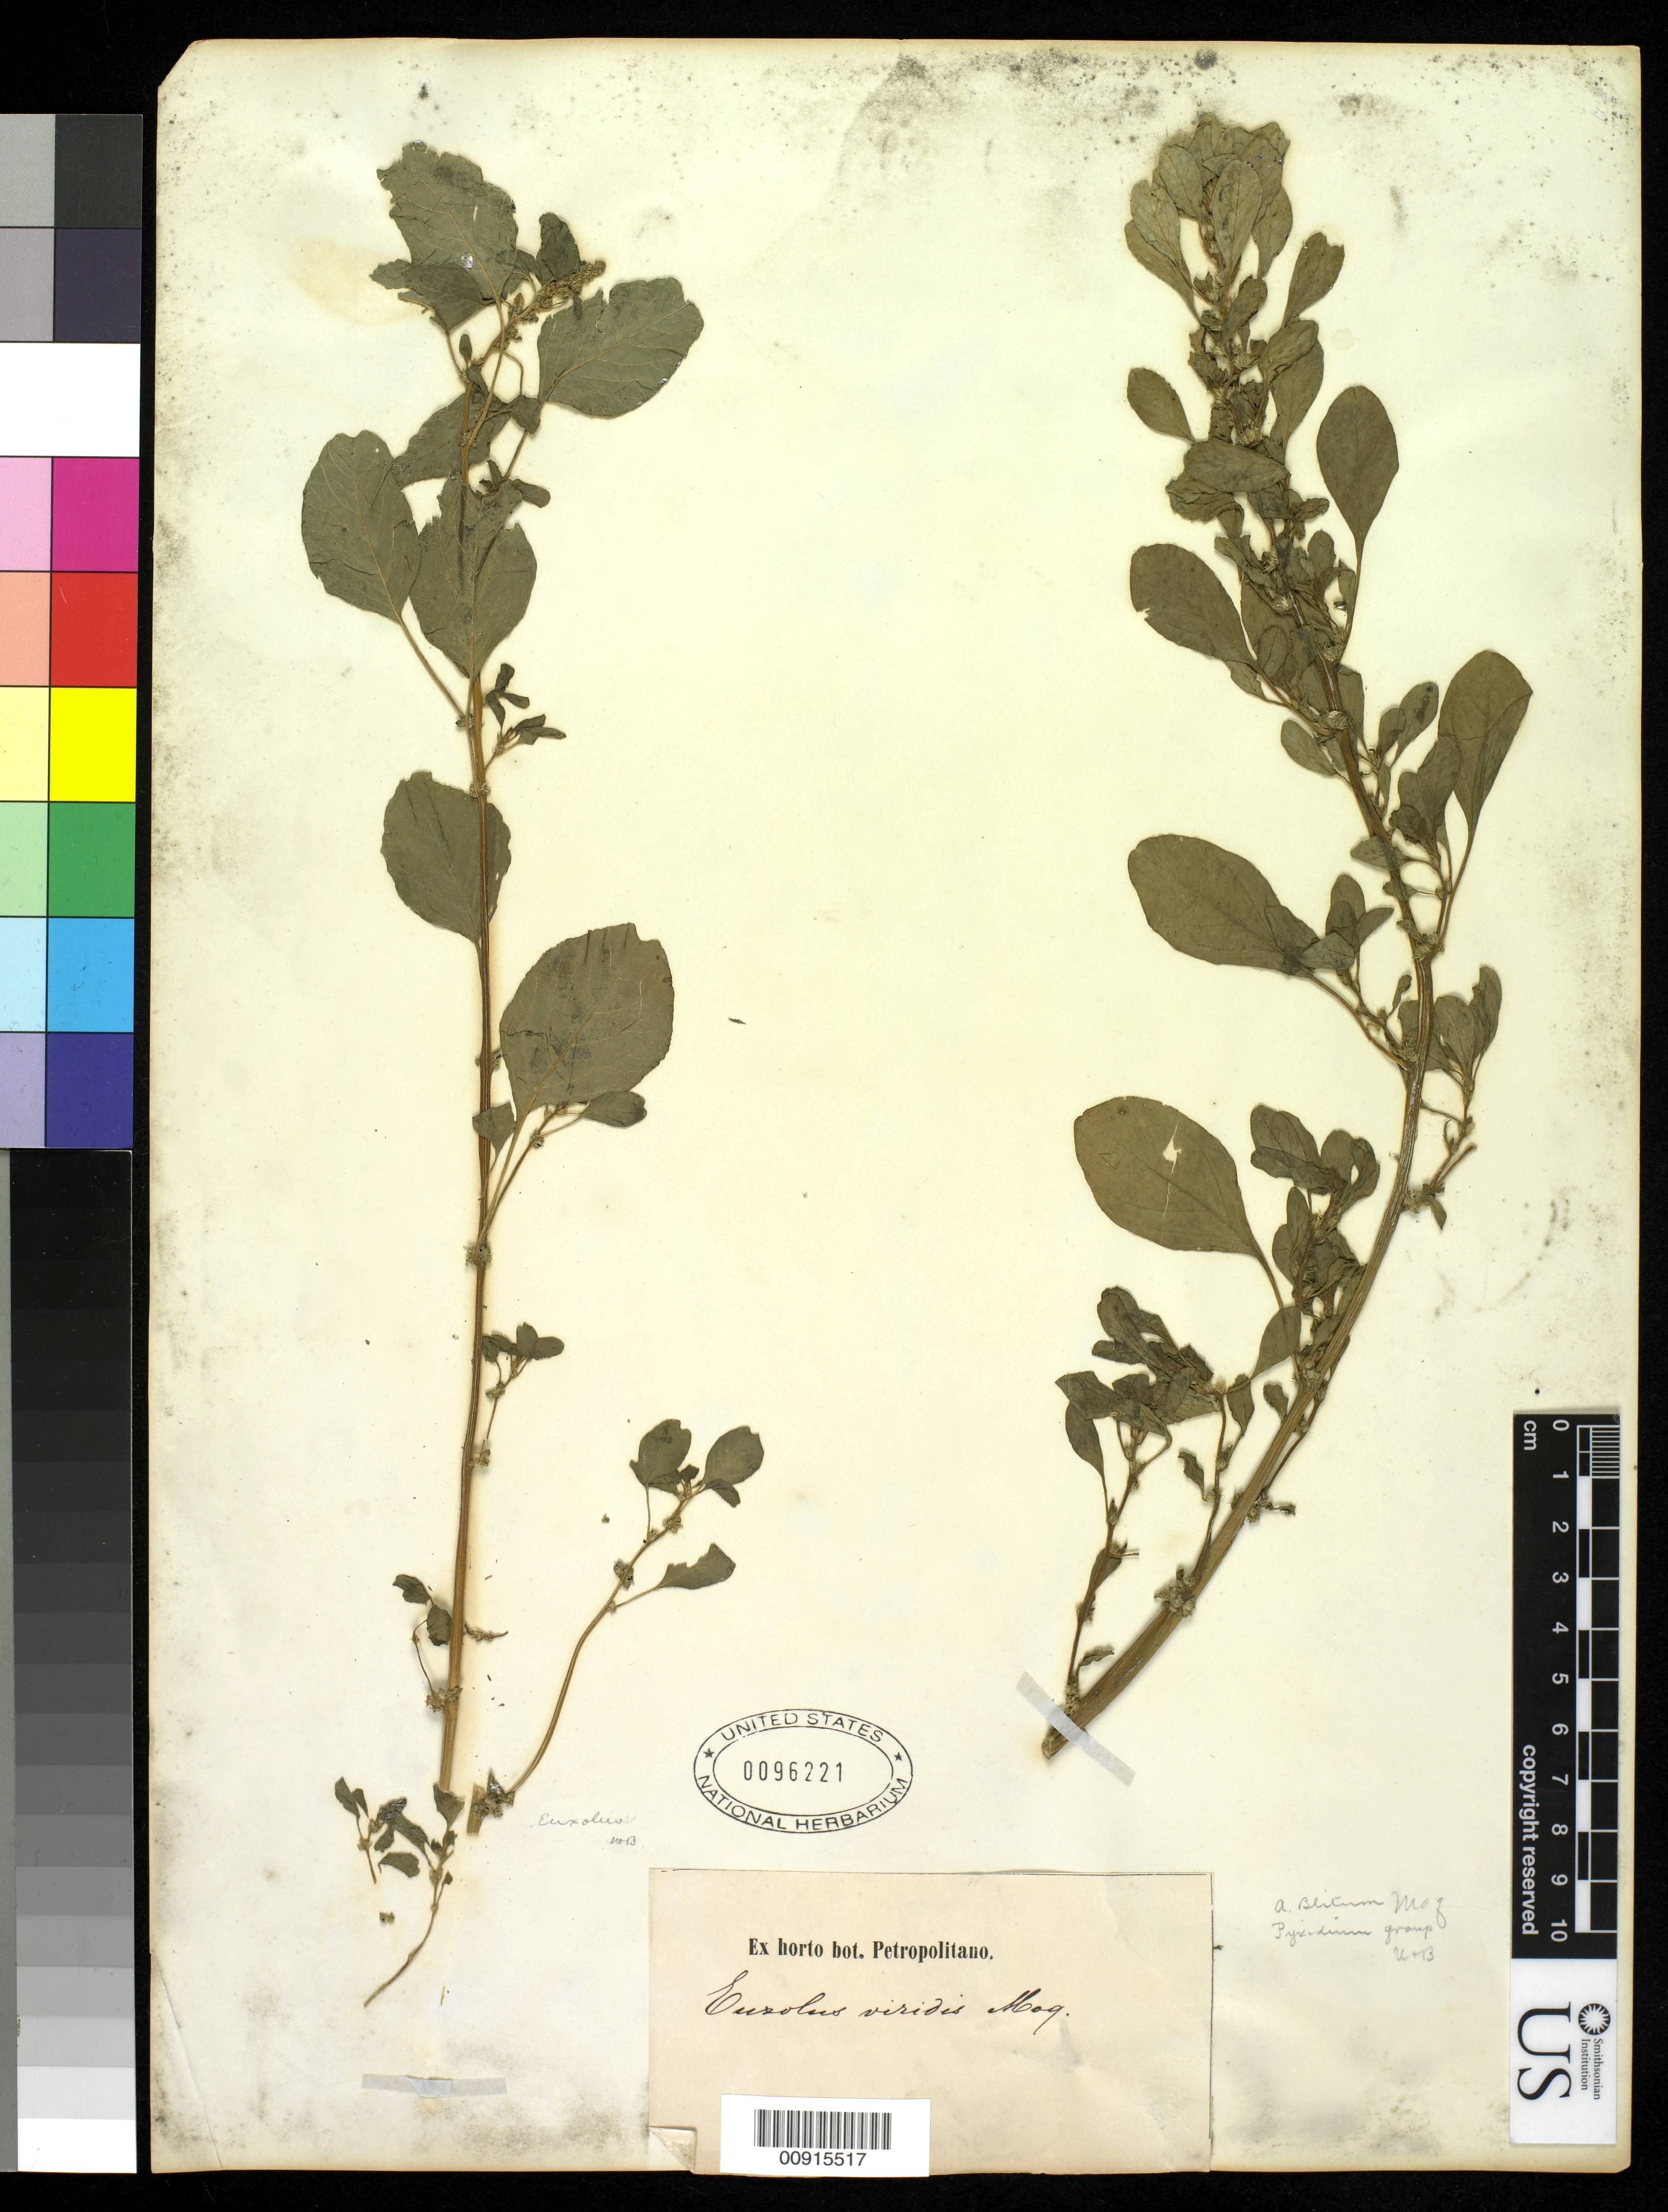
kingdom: Plantae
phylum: Tracheophyta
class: Magnoliopsida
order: Caryophyllales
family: Amaranthaceae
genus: Amaranthus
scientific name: Amaranthus blitum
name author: L.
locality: Petropolitano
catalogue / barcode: US 96221